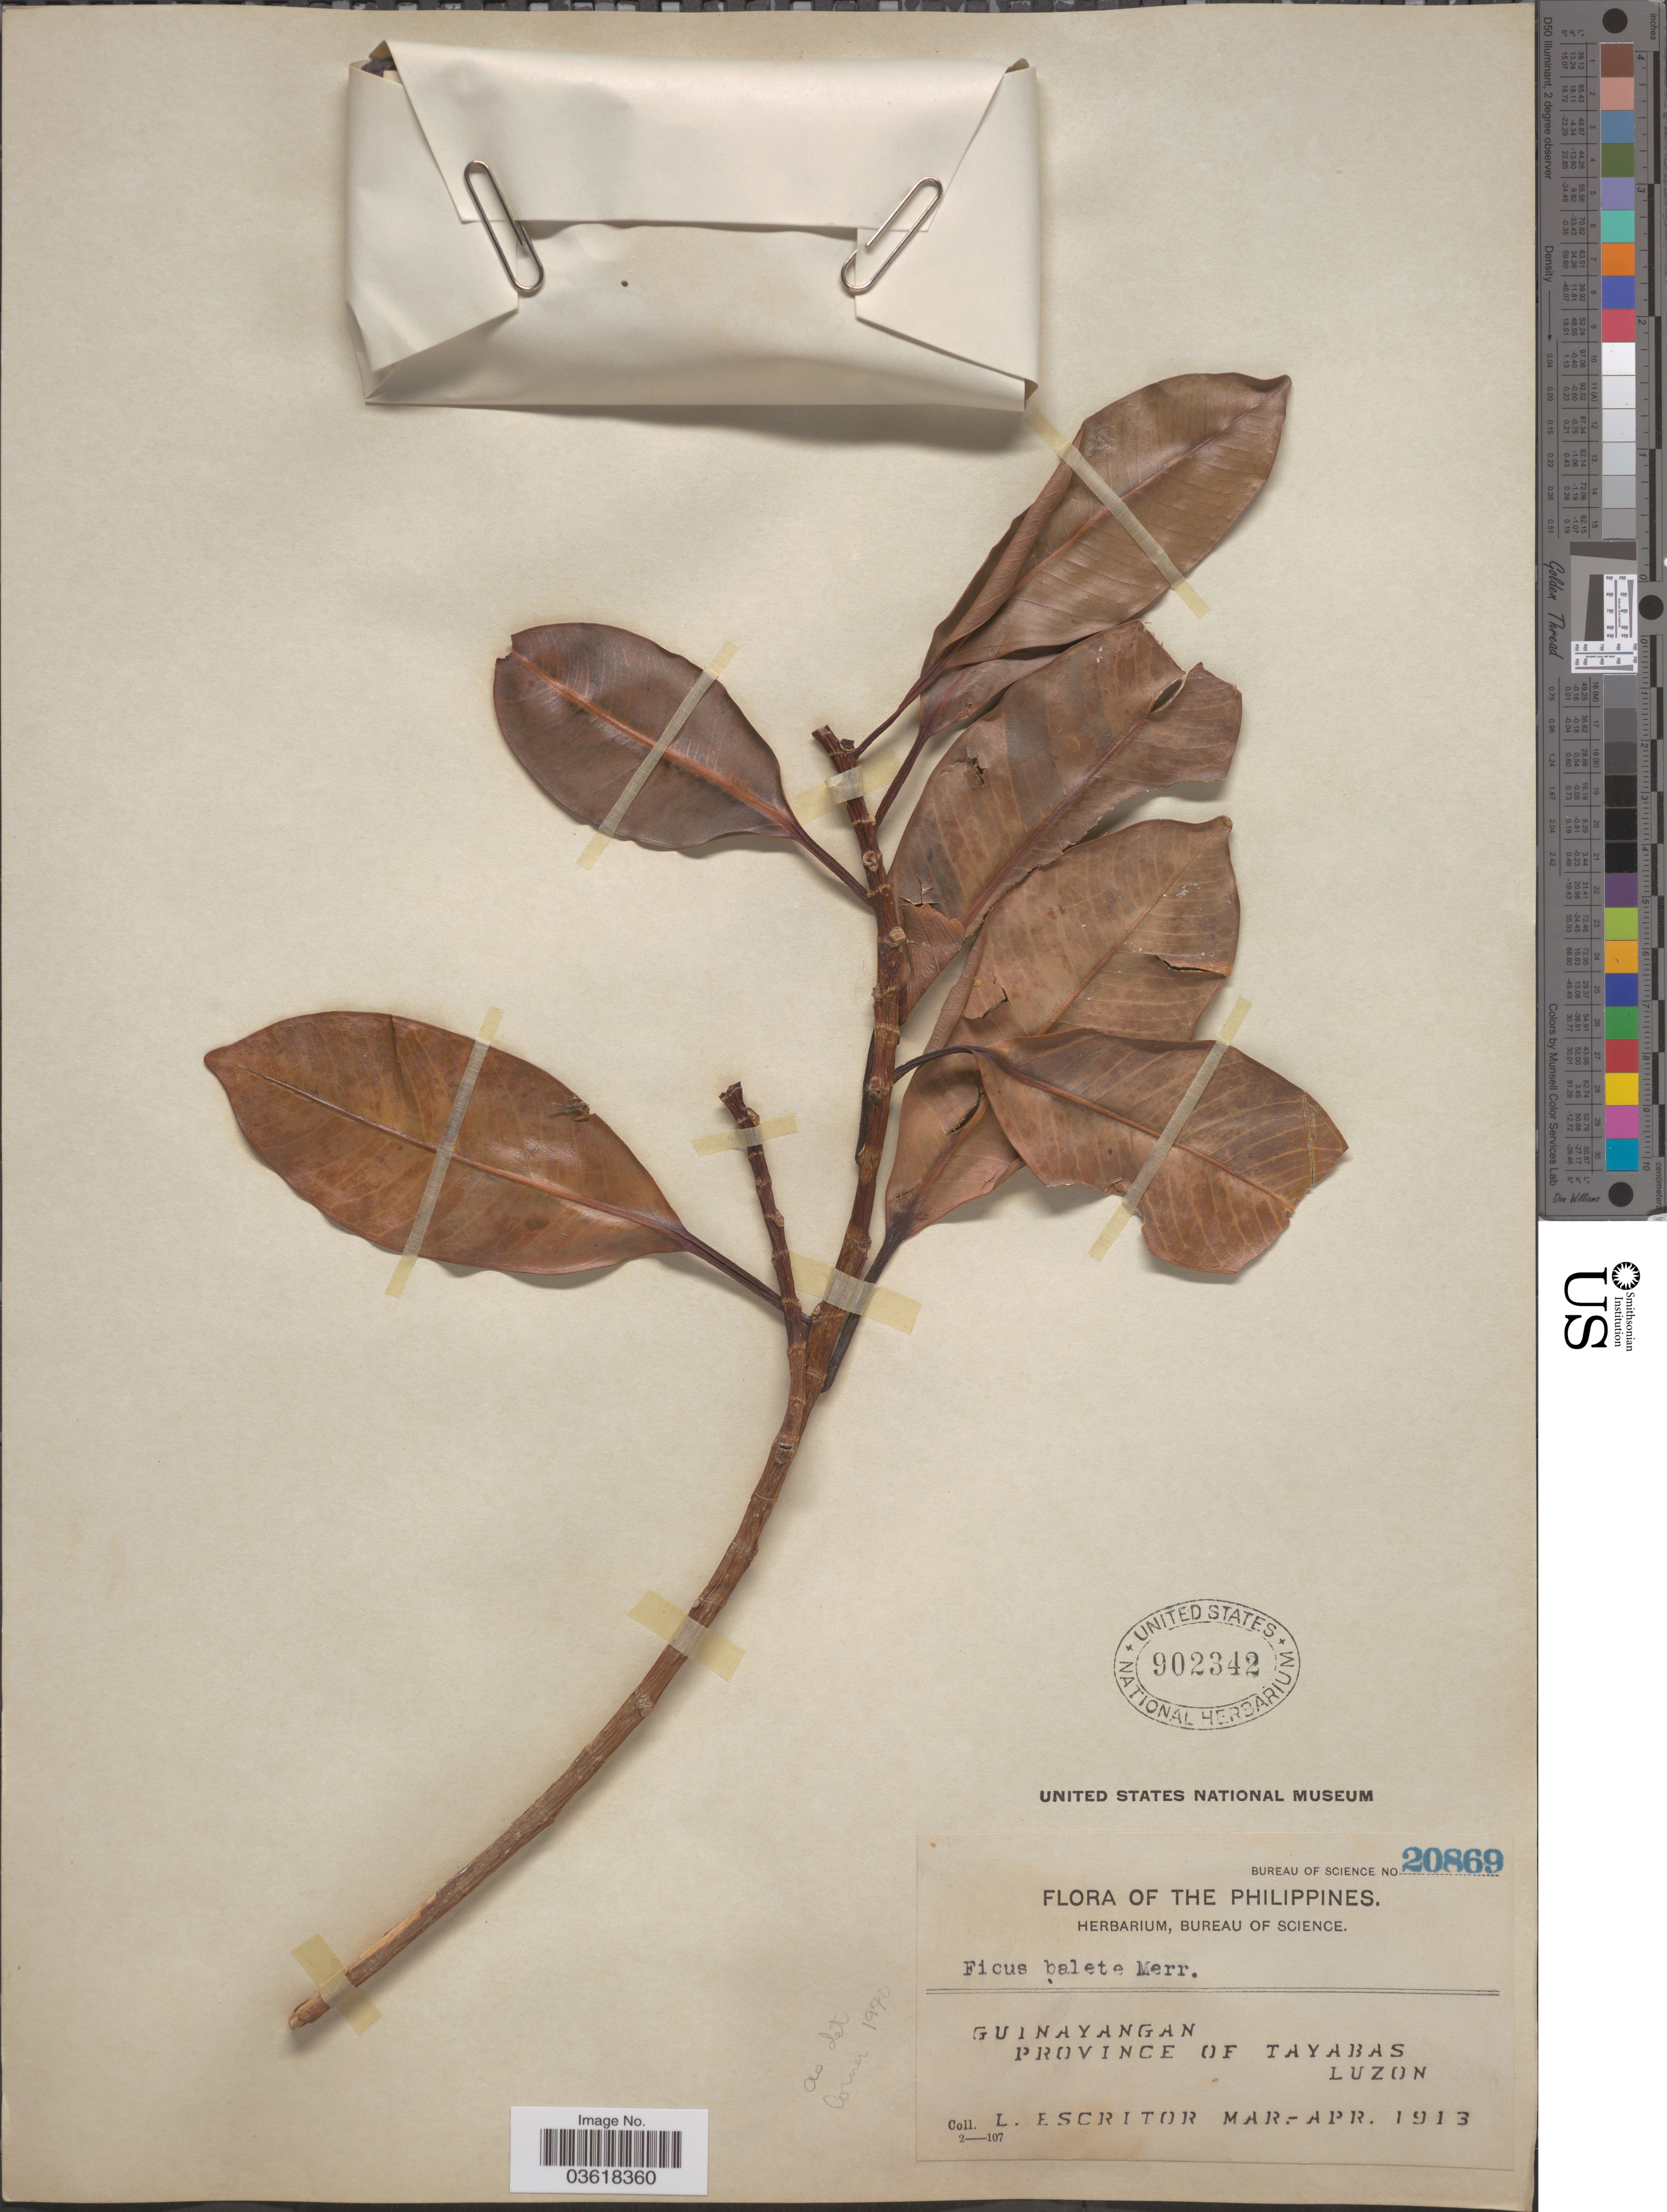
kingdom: Plantae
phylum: Tracheophyta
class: Magnoliopsida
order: Rosales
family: Moraceae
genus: Ficus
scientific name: Ficus balete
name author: Merr.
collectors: L. Escritor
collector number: Bureau of Science 20869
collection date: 1913-03/1913-04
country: Philippines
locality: Guinayangan. Province of Tayabas, Luzon.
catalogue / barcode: US 902342